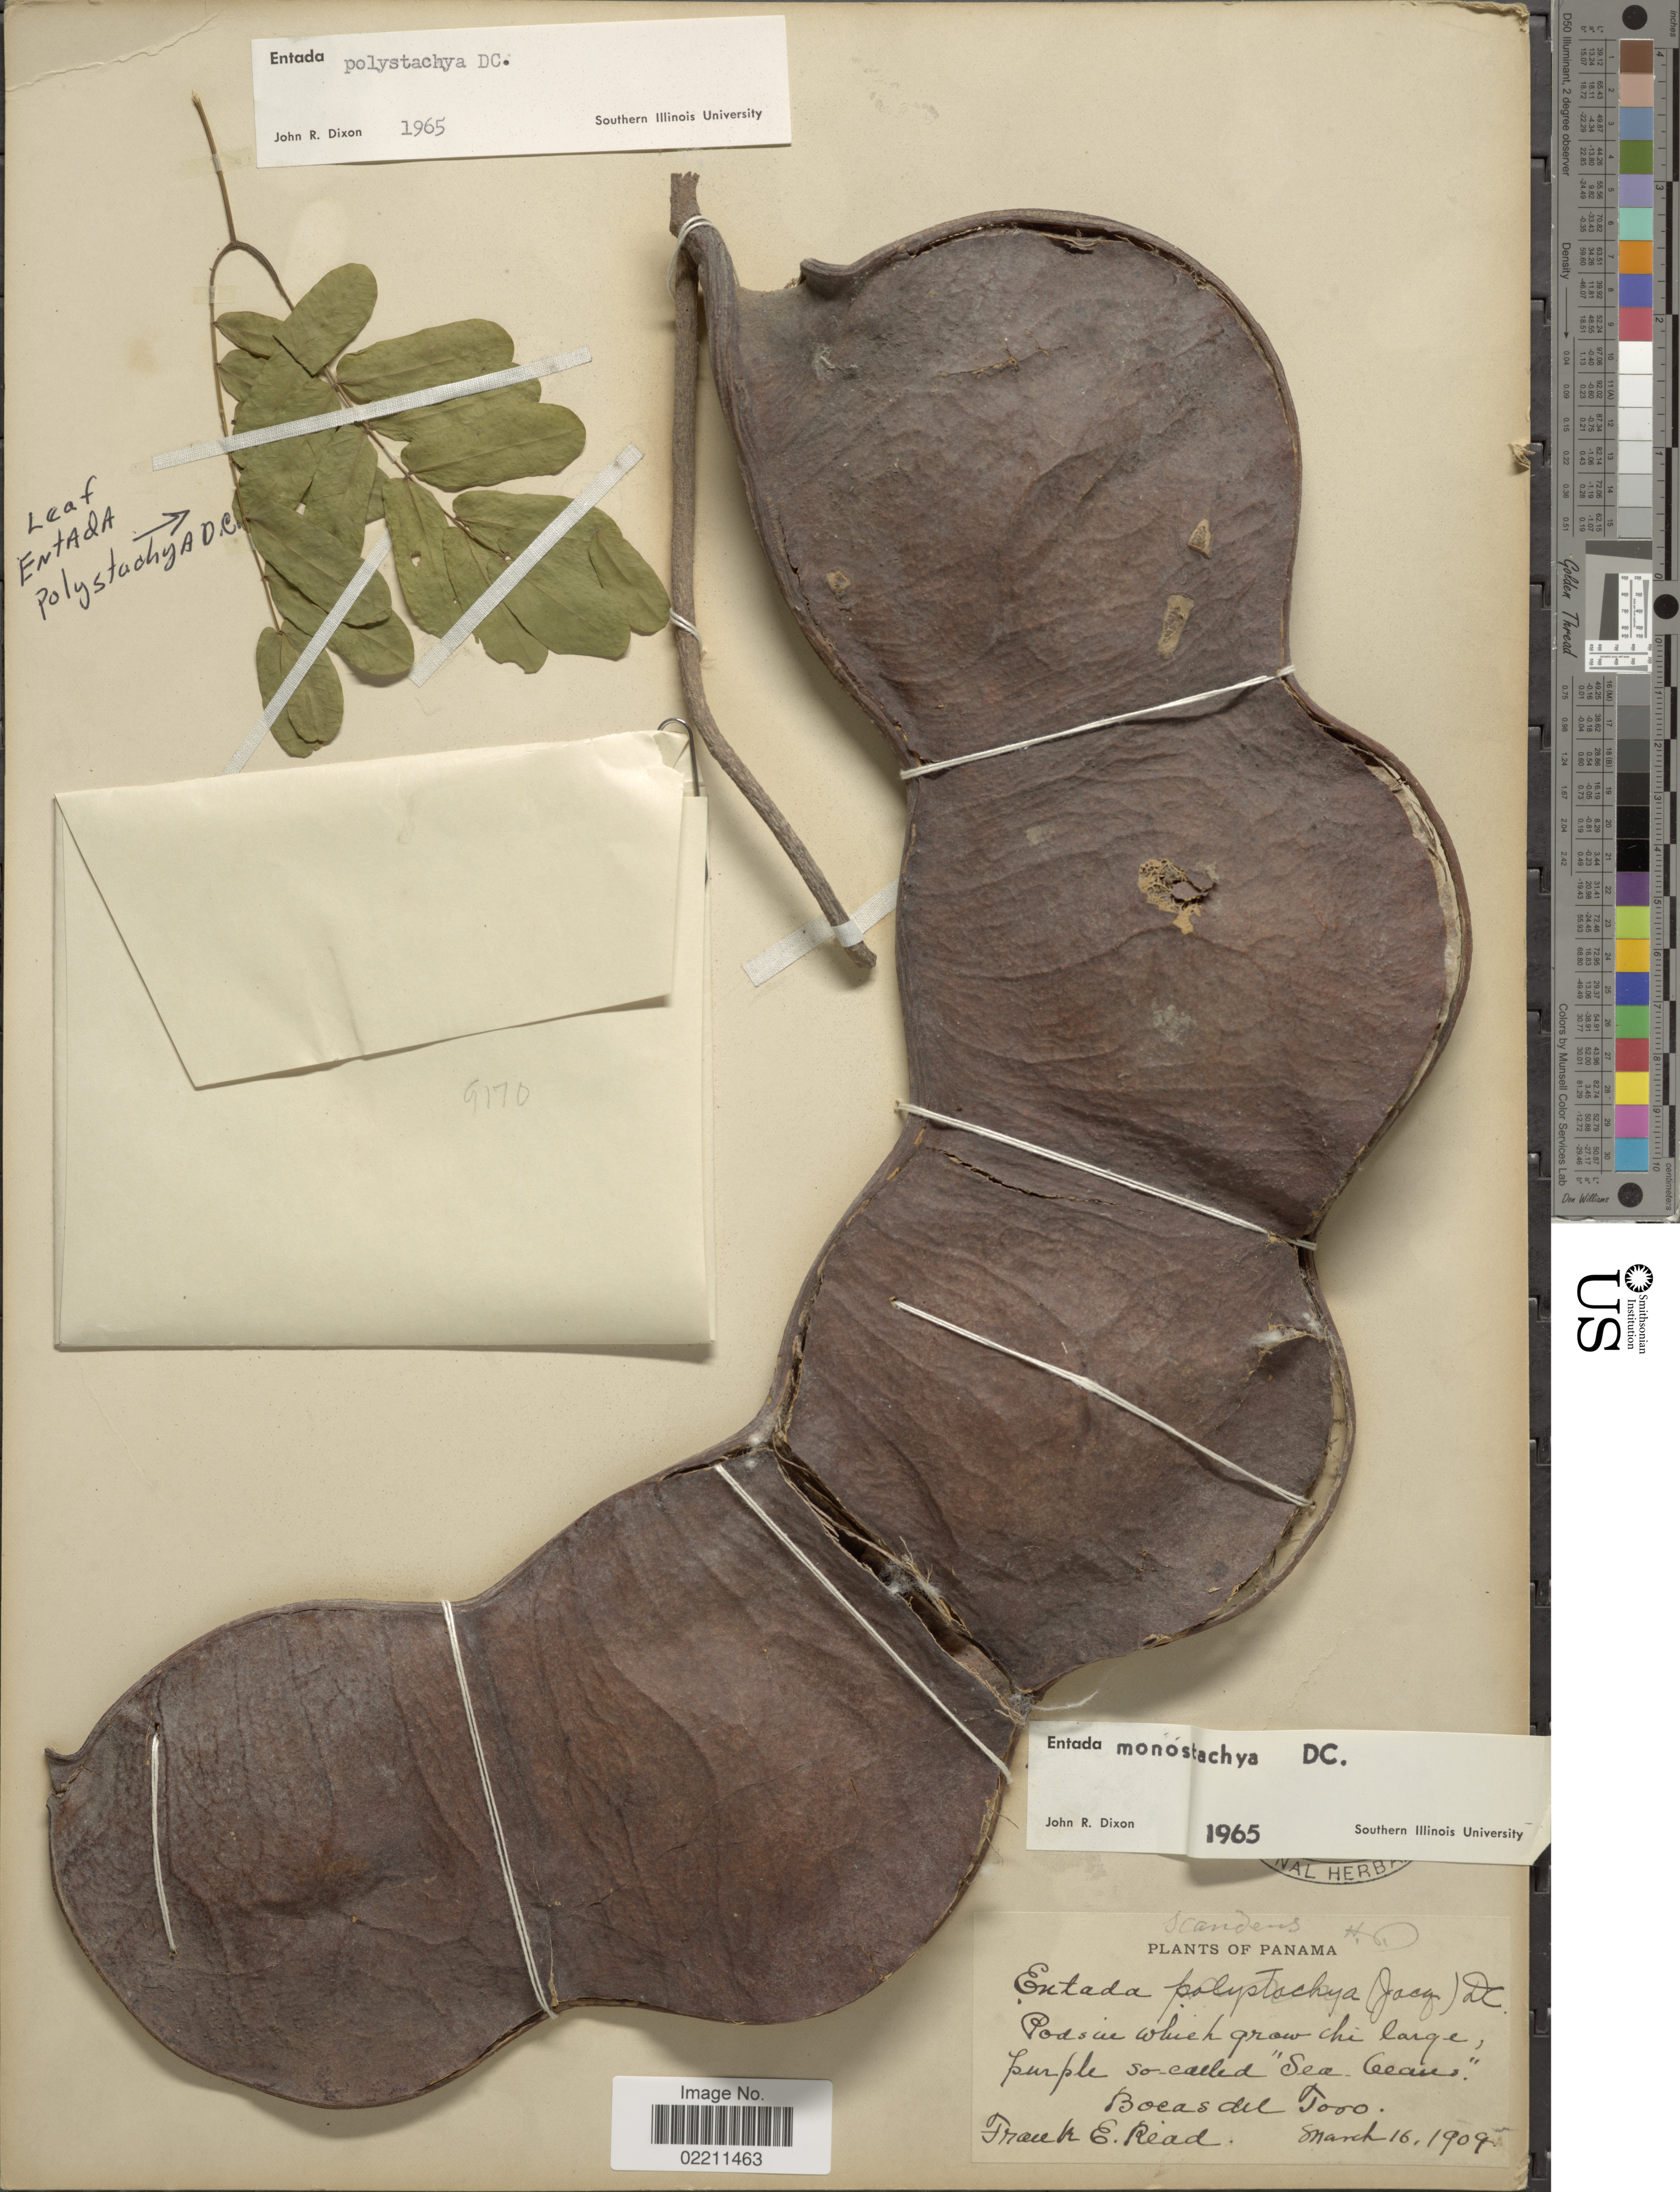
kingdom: Plantae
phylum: Tracheophyta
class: Magnoliopsida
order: Fabales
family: Fabaceae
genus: Entada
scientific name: Entada gigas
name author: (L.) Fawc. & Rendle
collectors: F. E. Read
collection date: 1909-03-16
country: Panama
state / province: Bocas del Toro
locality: Bocas del Toro.